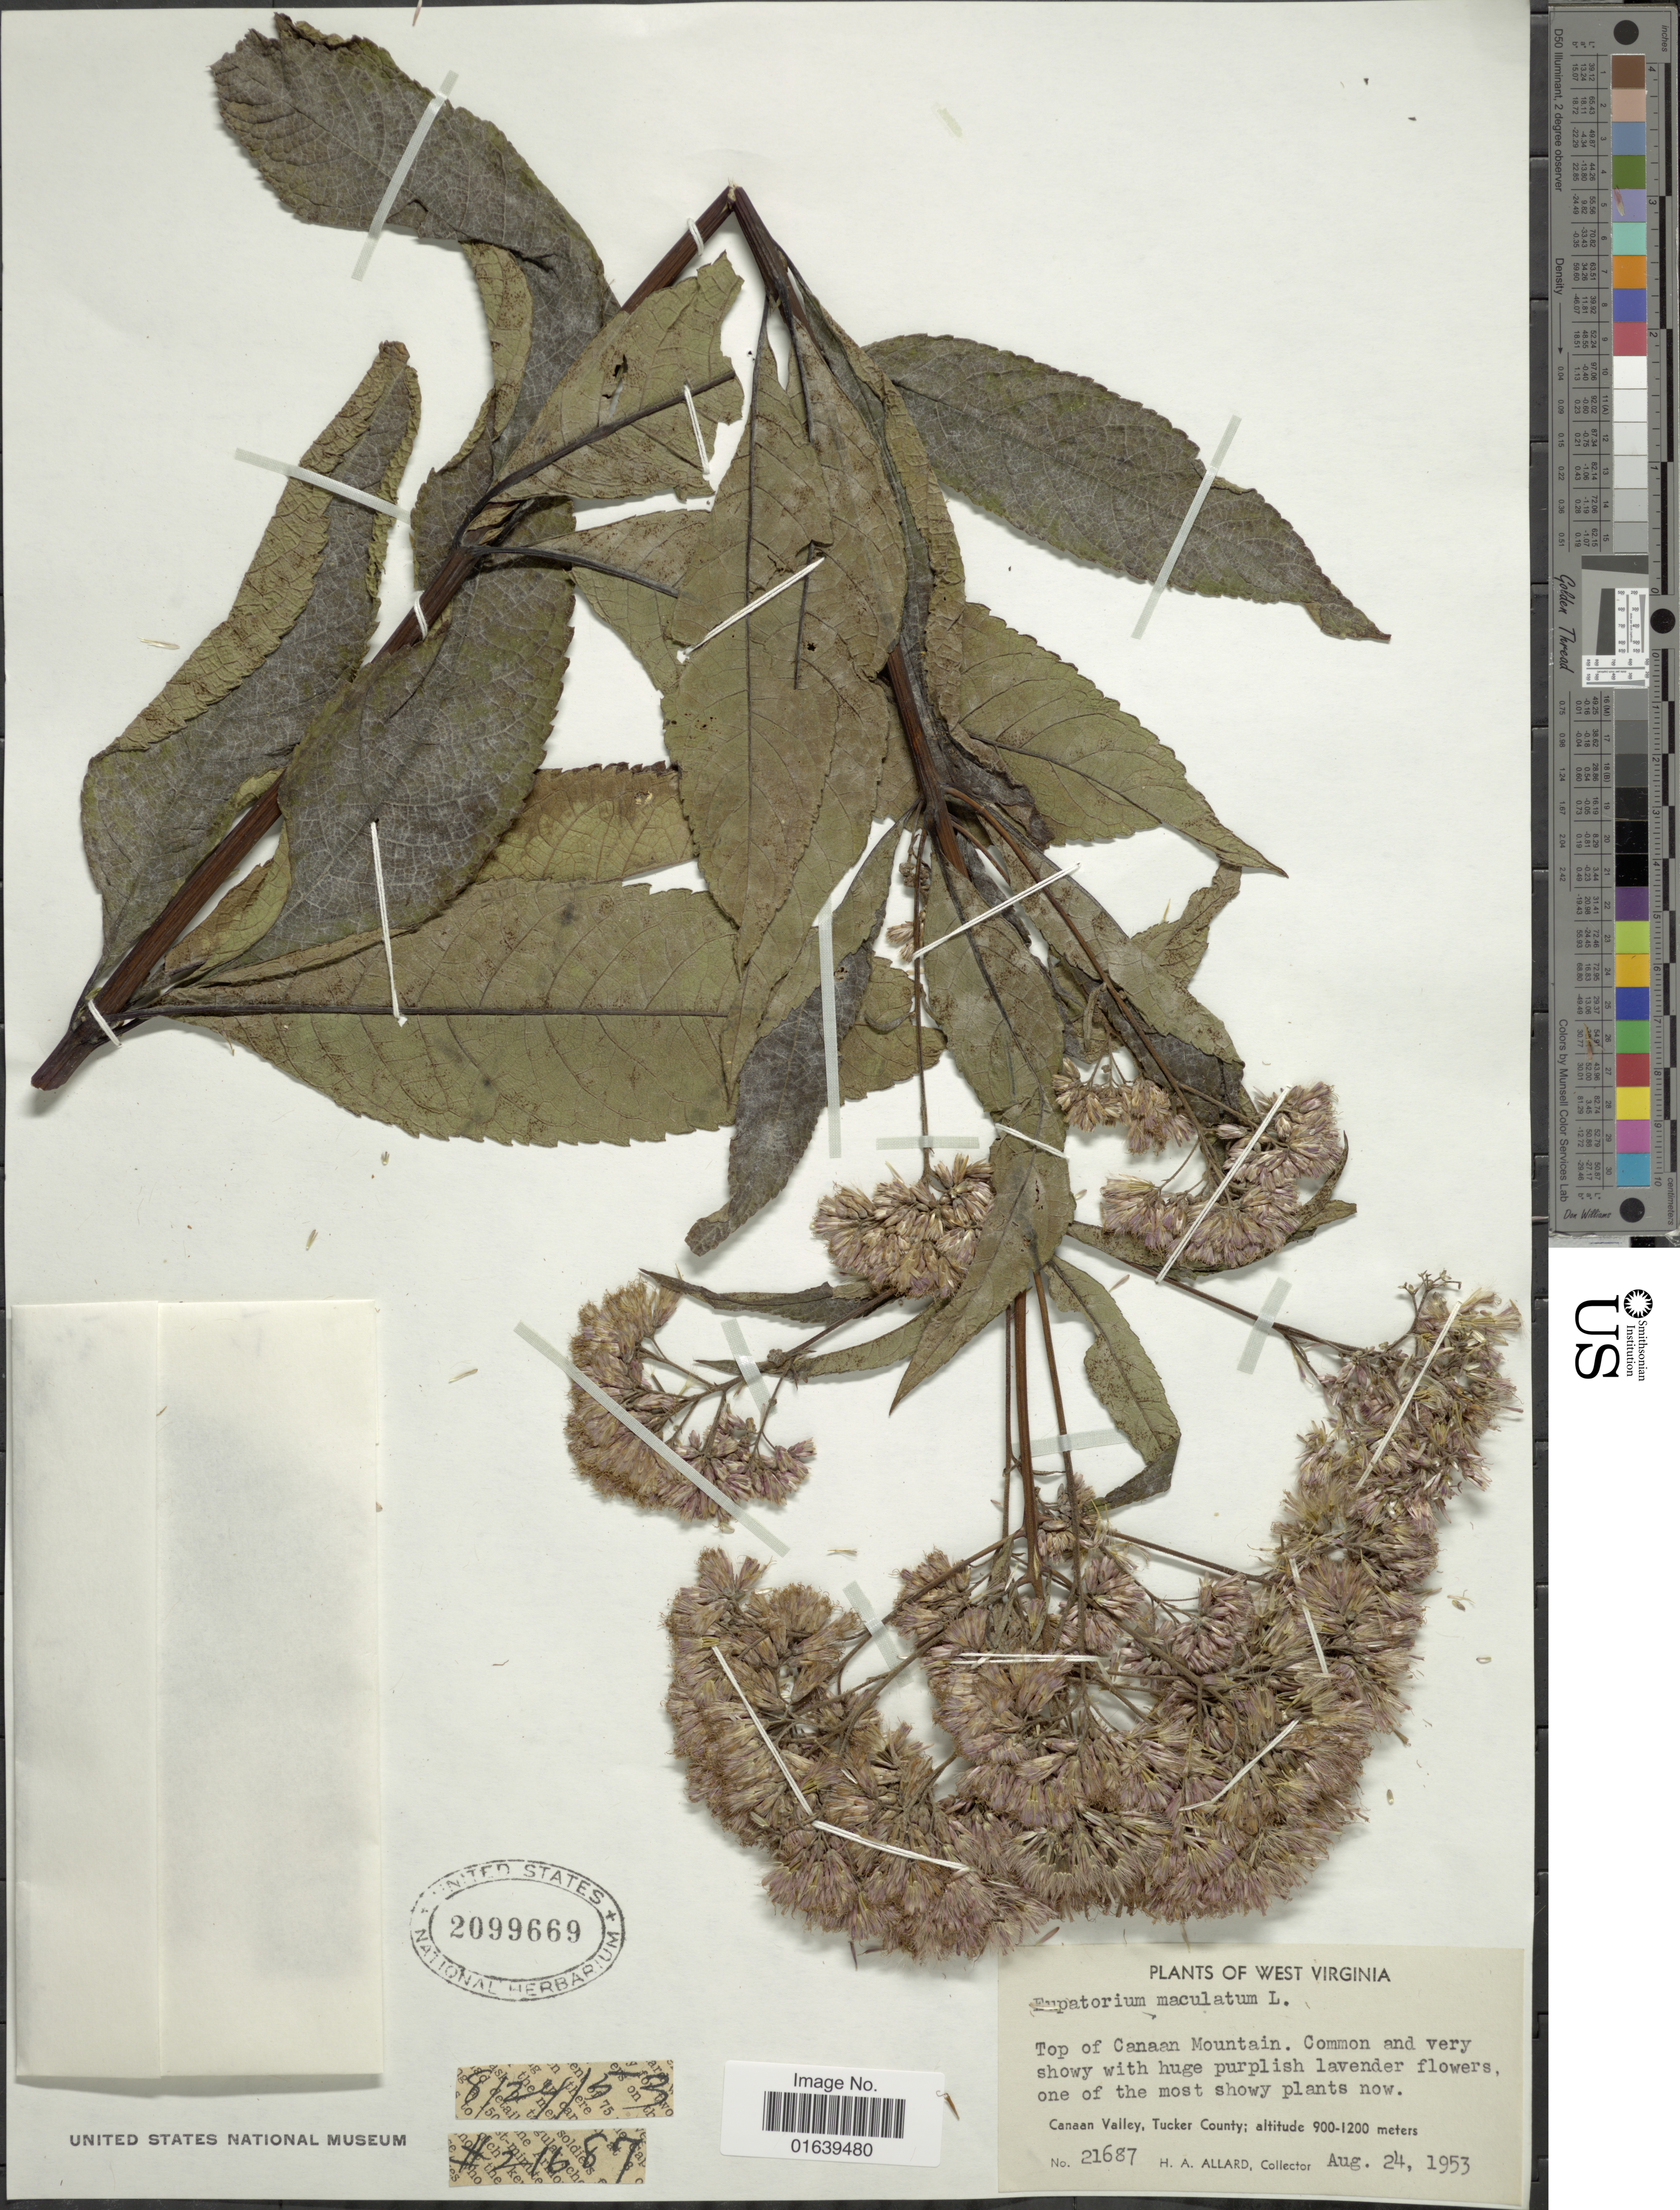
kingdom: Plantae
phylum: Tracheophyta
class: Magnoliopsida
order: Asterales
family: Asteraceae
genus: Eupatorium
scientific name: Eupatorium maculatum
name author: L.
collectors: H. A. Allard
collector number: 21687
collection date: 1953-08-24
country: United States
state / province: West Virginia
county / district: Tucker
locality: Top of Canaan Mountain. Canaan Valley, Tucker County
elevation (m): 900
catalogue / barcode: US 2099669